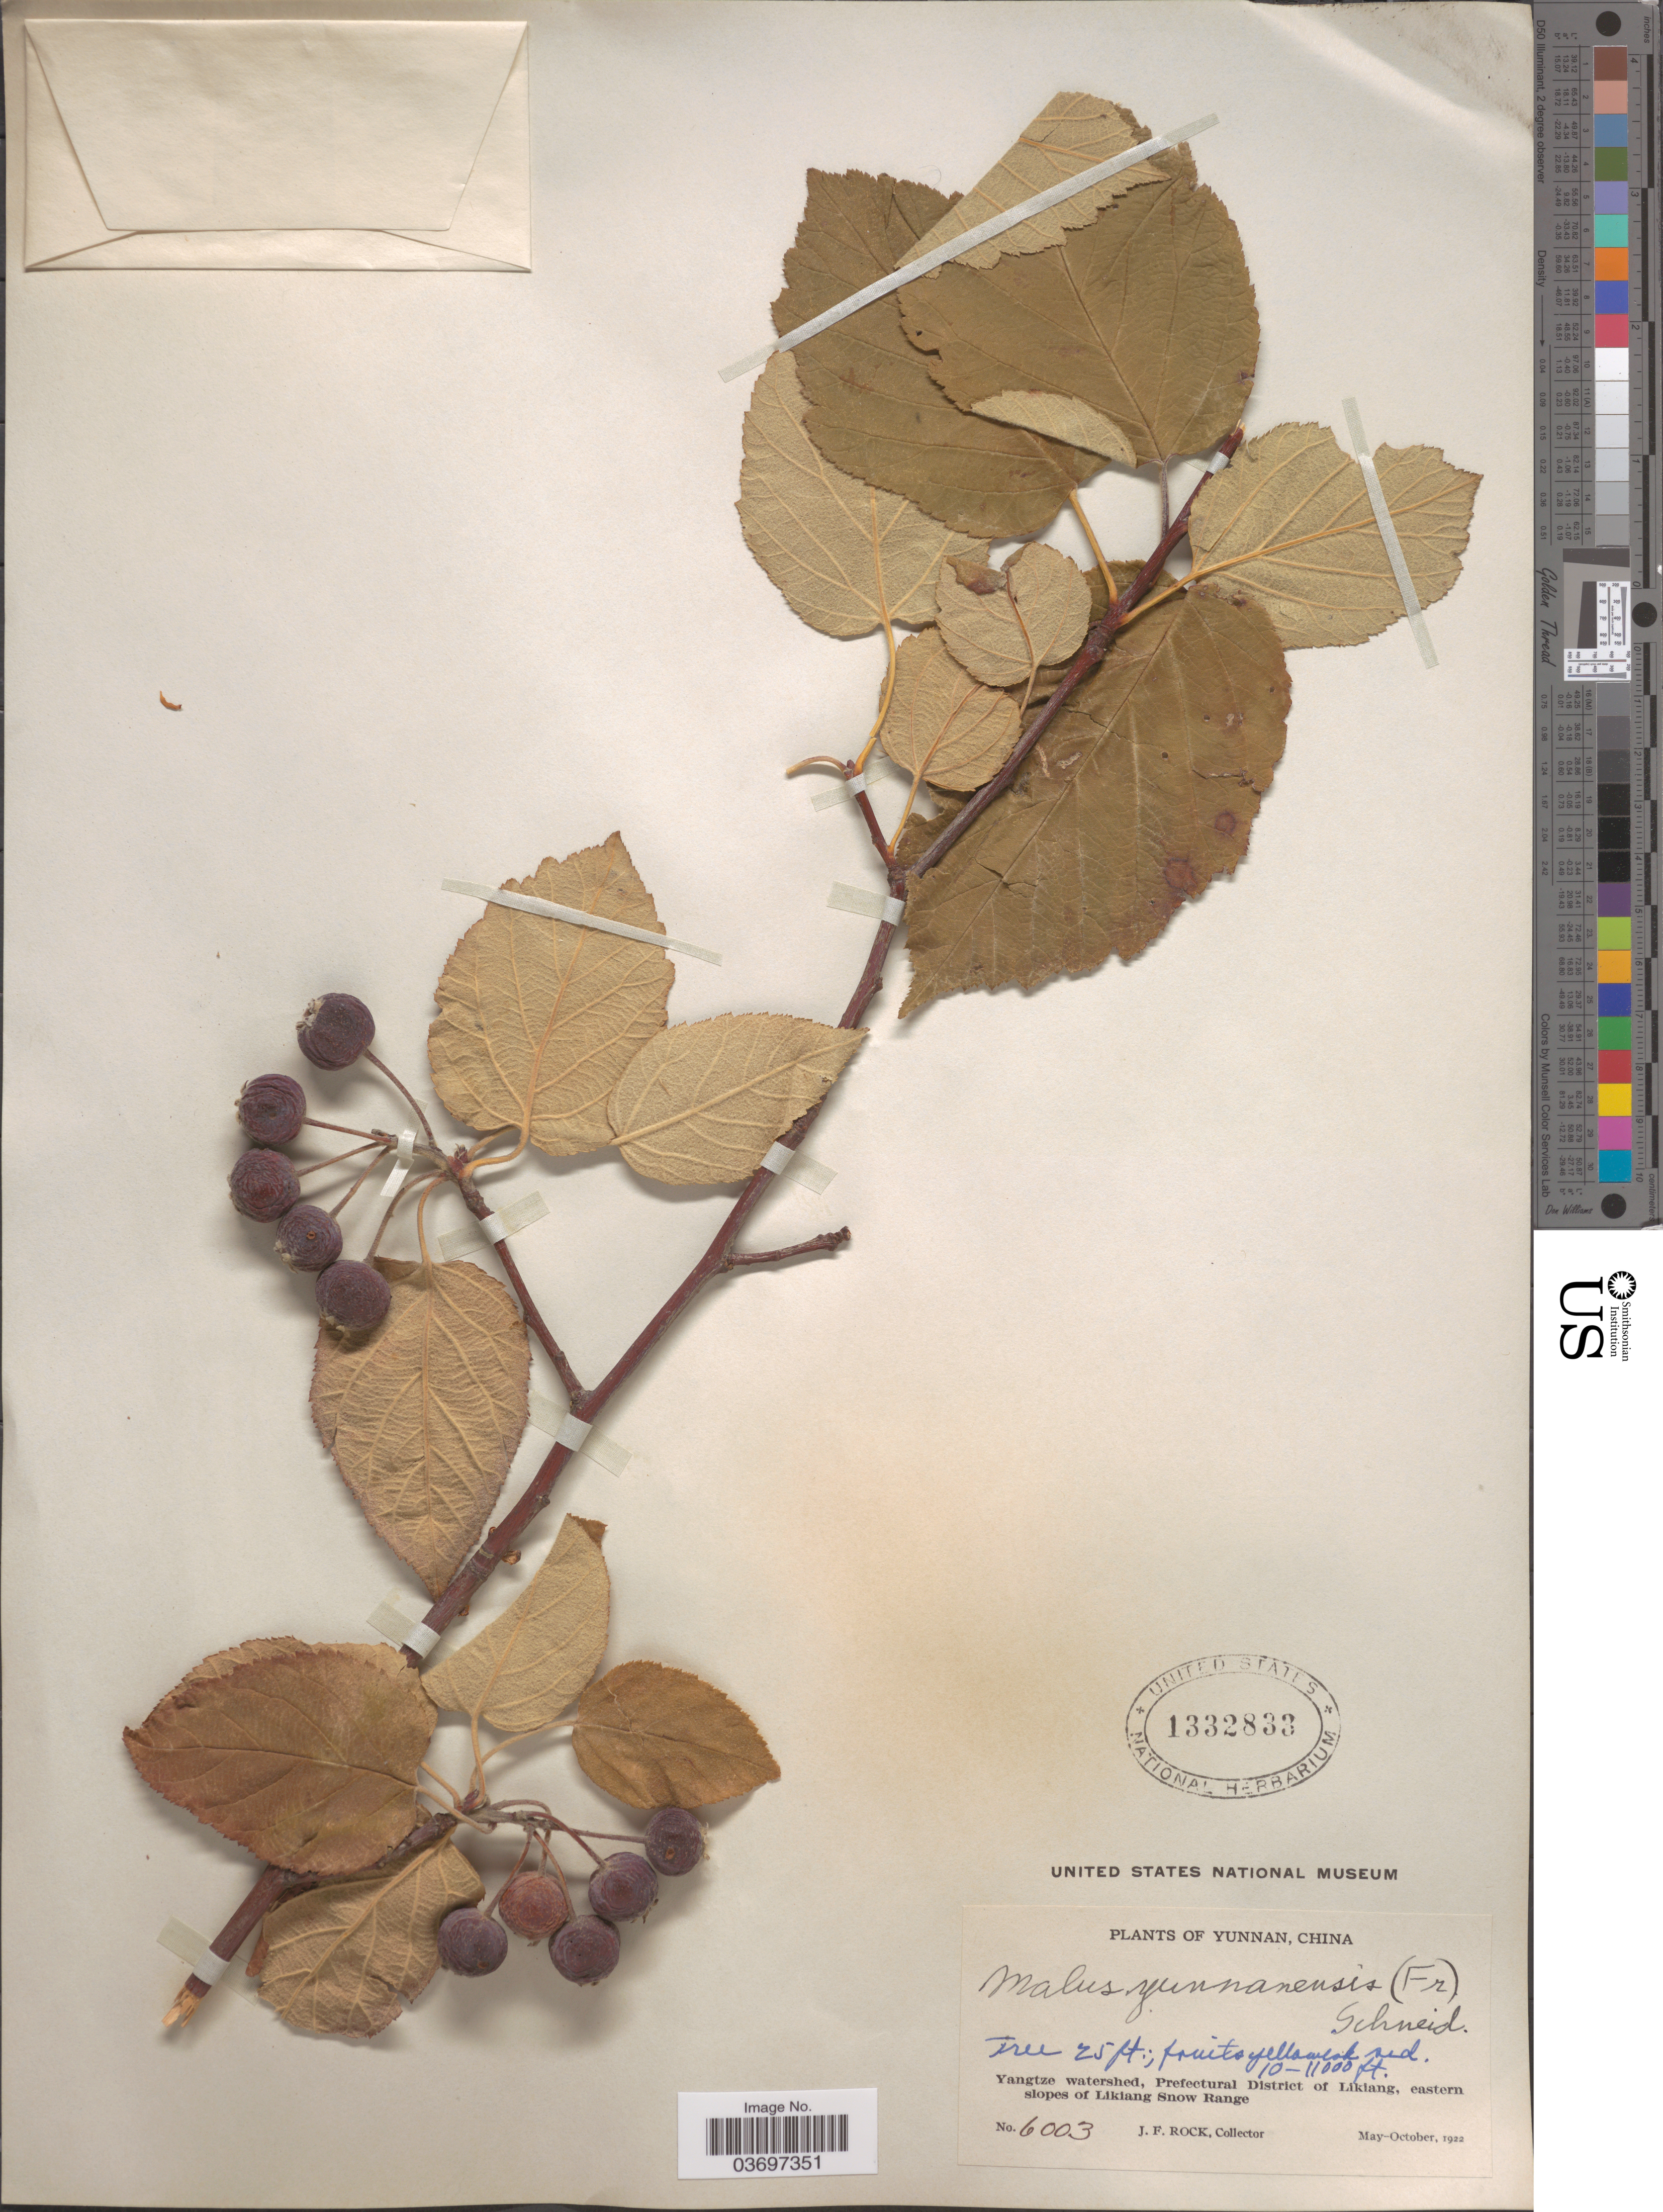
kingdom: Plantae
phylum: Tracheophyta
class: Magnoliopsida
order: Rosales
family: Rosaceae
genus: Malus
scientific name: Malus yunnanensis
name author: (Franch.) C.K. Schneid.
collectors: J. Rock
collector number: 6003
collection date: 1922-05/1922-10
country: China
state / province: Yunnan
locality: Yangtze watershed, Prefectural District of Likiang, eastern slopes of Likiang Snow Range.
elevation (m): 3048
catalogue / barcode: US 1332833